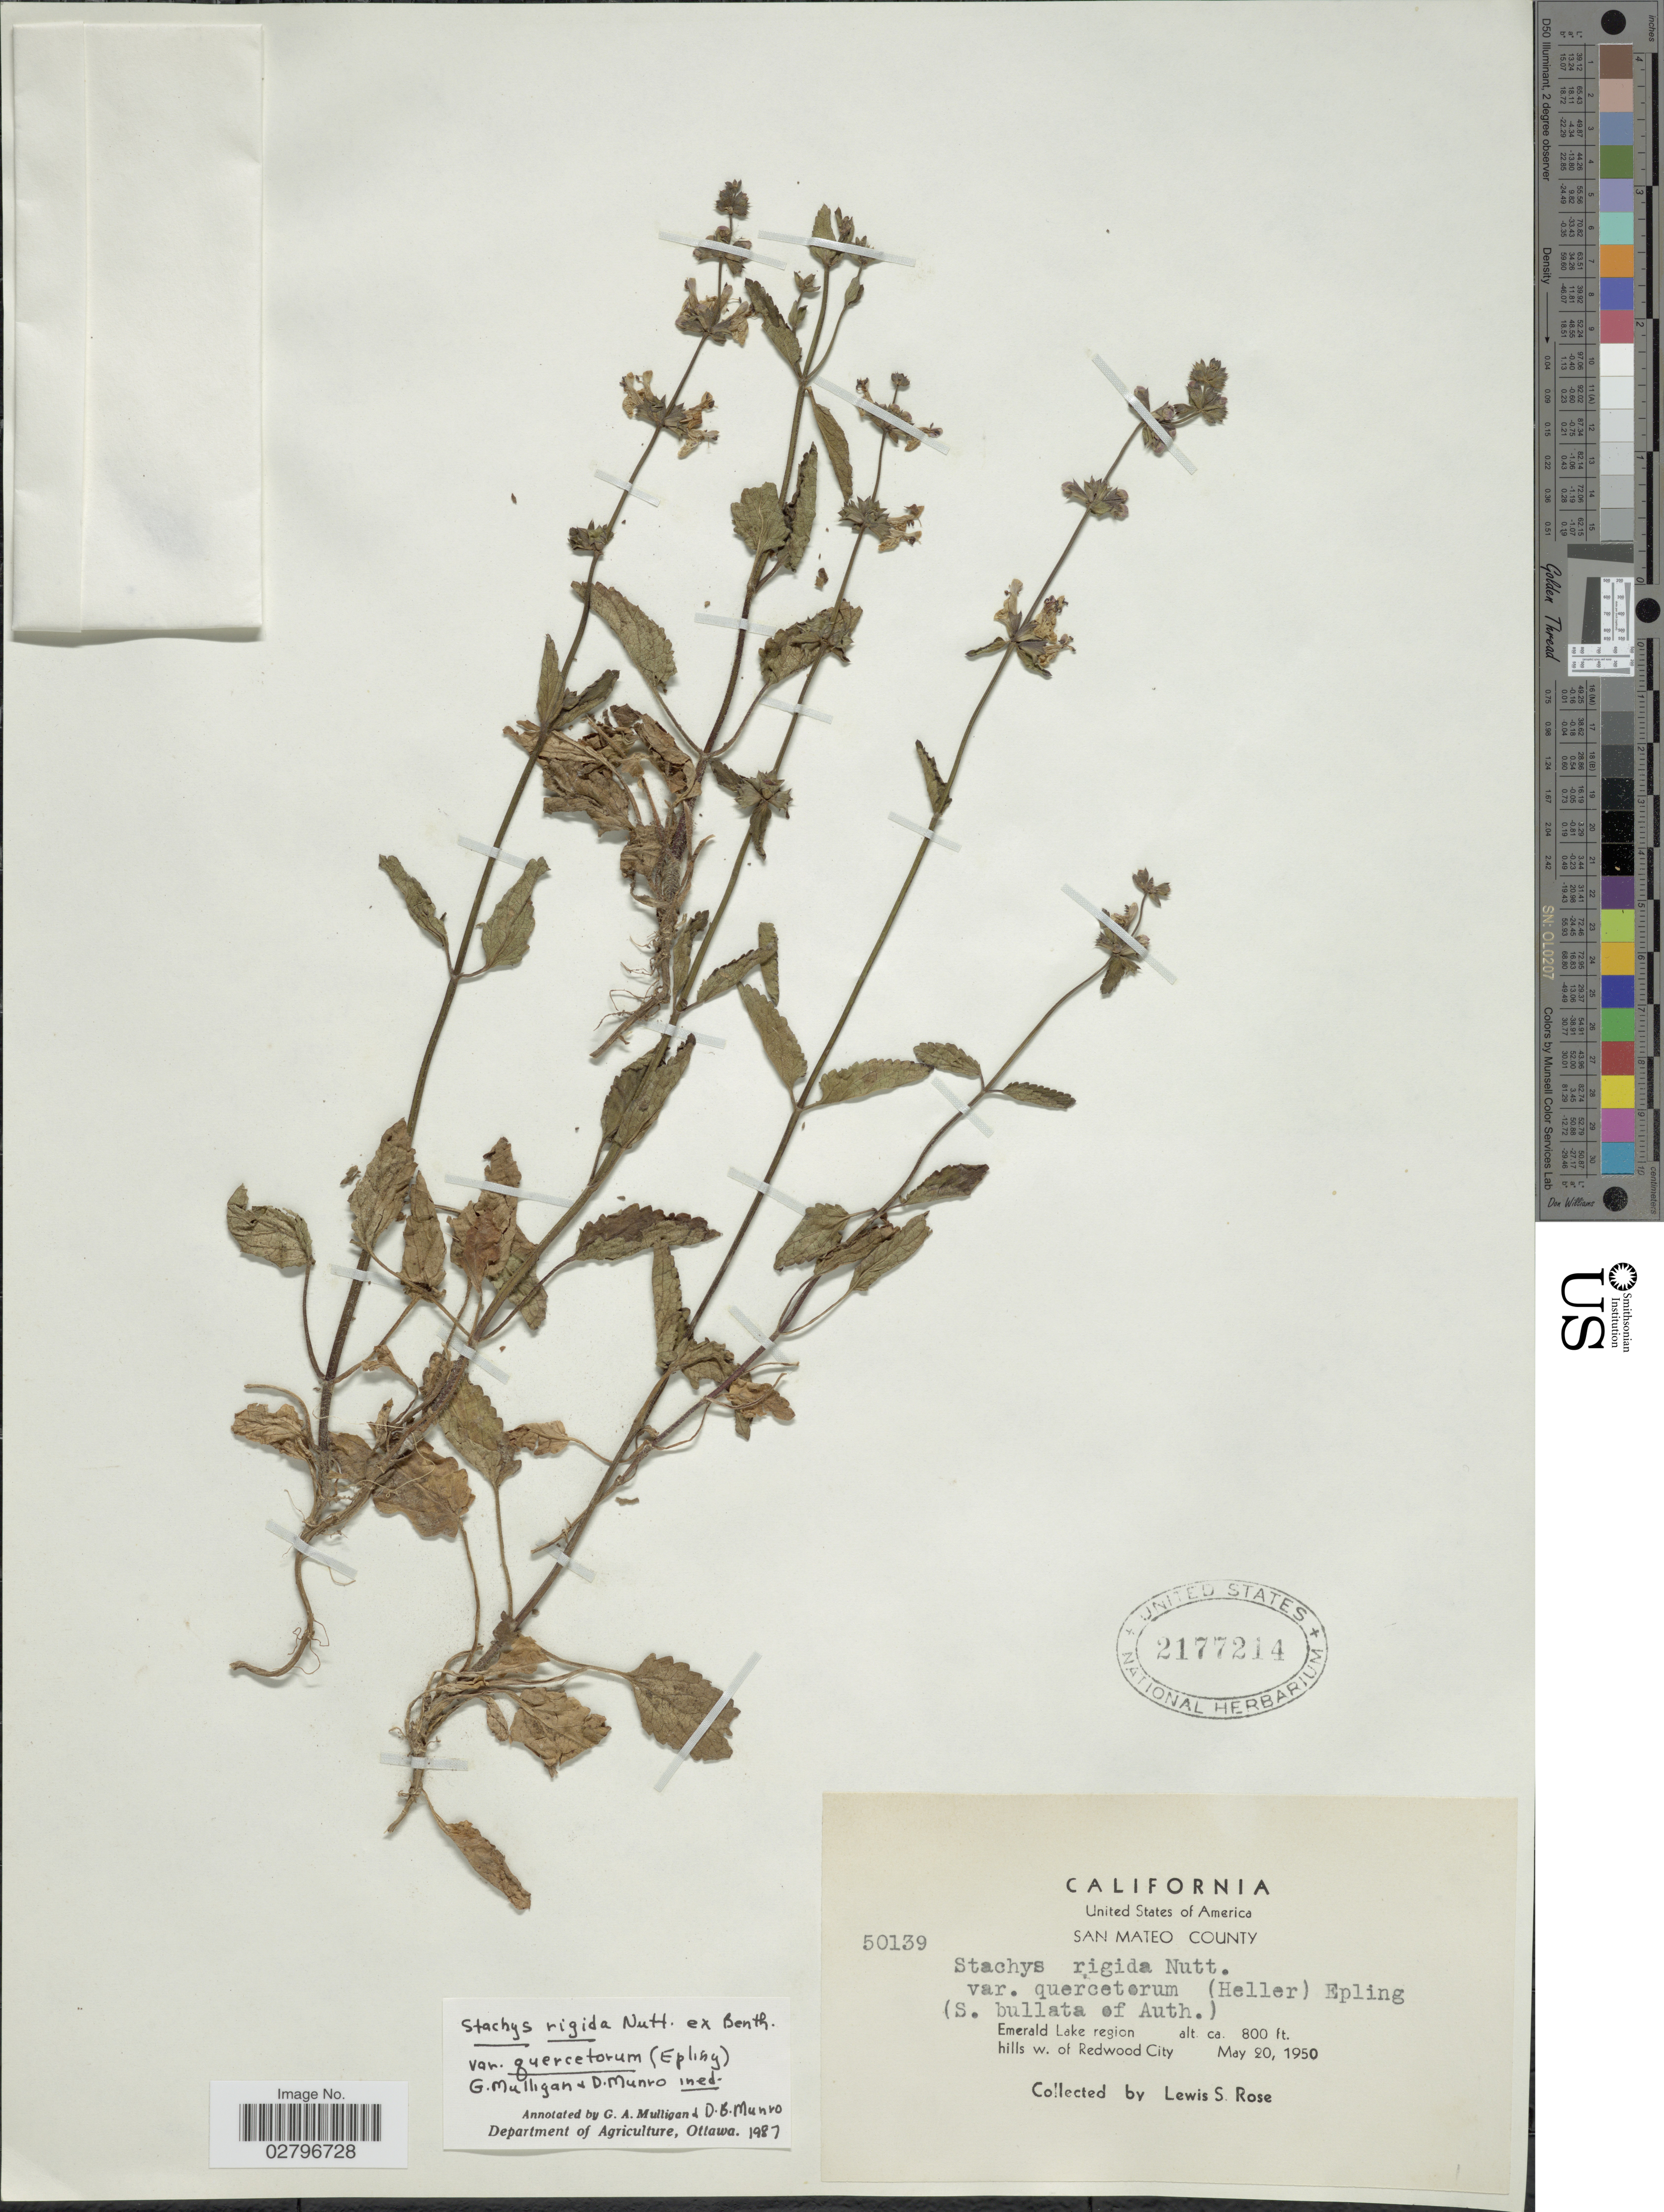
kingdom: Plantae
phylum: Tracheophyta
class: Magnoliopsida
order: Lamiales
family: Lamiaceae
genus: Stachys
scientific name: Stachys rigida subsp. quercetorum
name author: (A. Heller) Epling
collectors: L. S. Rose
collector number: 50139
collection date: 1950-05-20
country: United States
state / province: California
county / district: San Mateo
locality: San Mateo County, Emerald Lake region, hills w. of Redwood City.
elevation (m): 244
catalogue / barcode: US 2177214